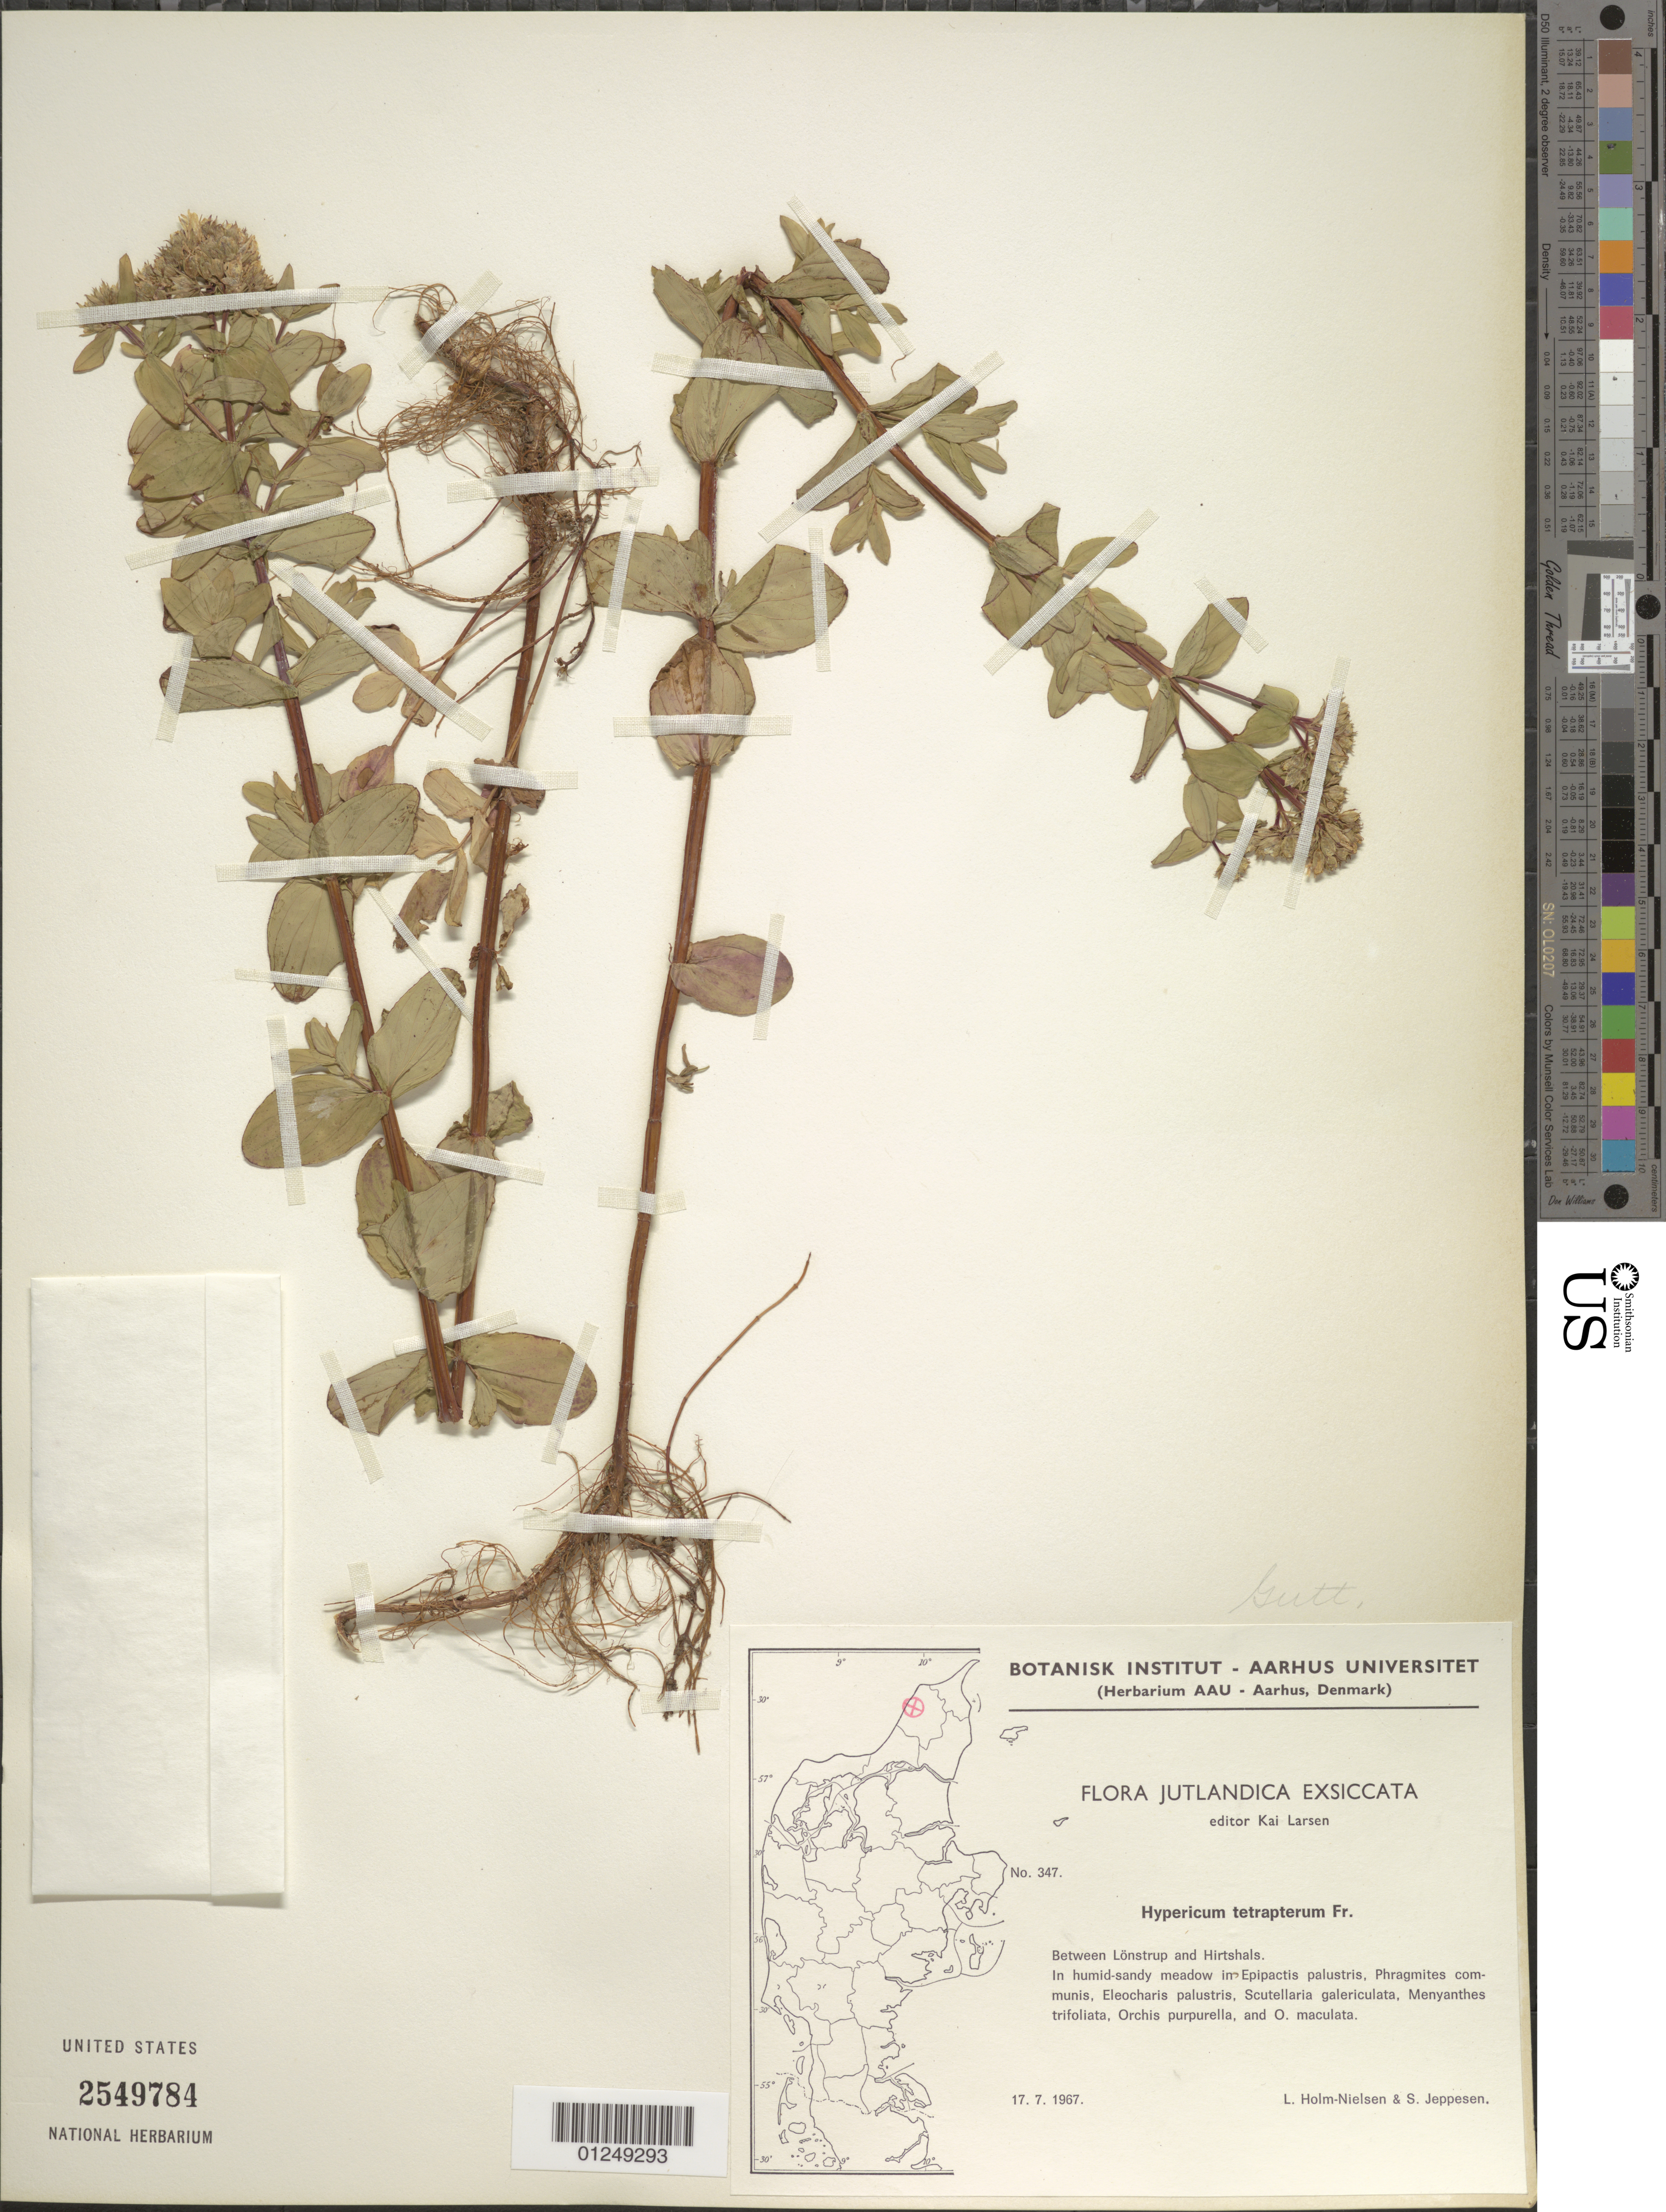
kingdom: Plantae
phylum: Tracheophyta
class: Magnoliopsida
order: Malpighiales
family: Hypericaceae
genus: Hypericum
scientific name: Hypericum tetrapterum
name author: Fr.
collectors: L. B. Holm-Nielsen & S. Jeppesen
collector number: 347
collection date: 1967-07-17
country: Denmark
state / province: Nordjylland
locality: Between Lönstrup and Hirtshals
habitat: Humid-sandy meadow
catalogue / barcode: US 2549784